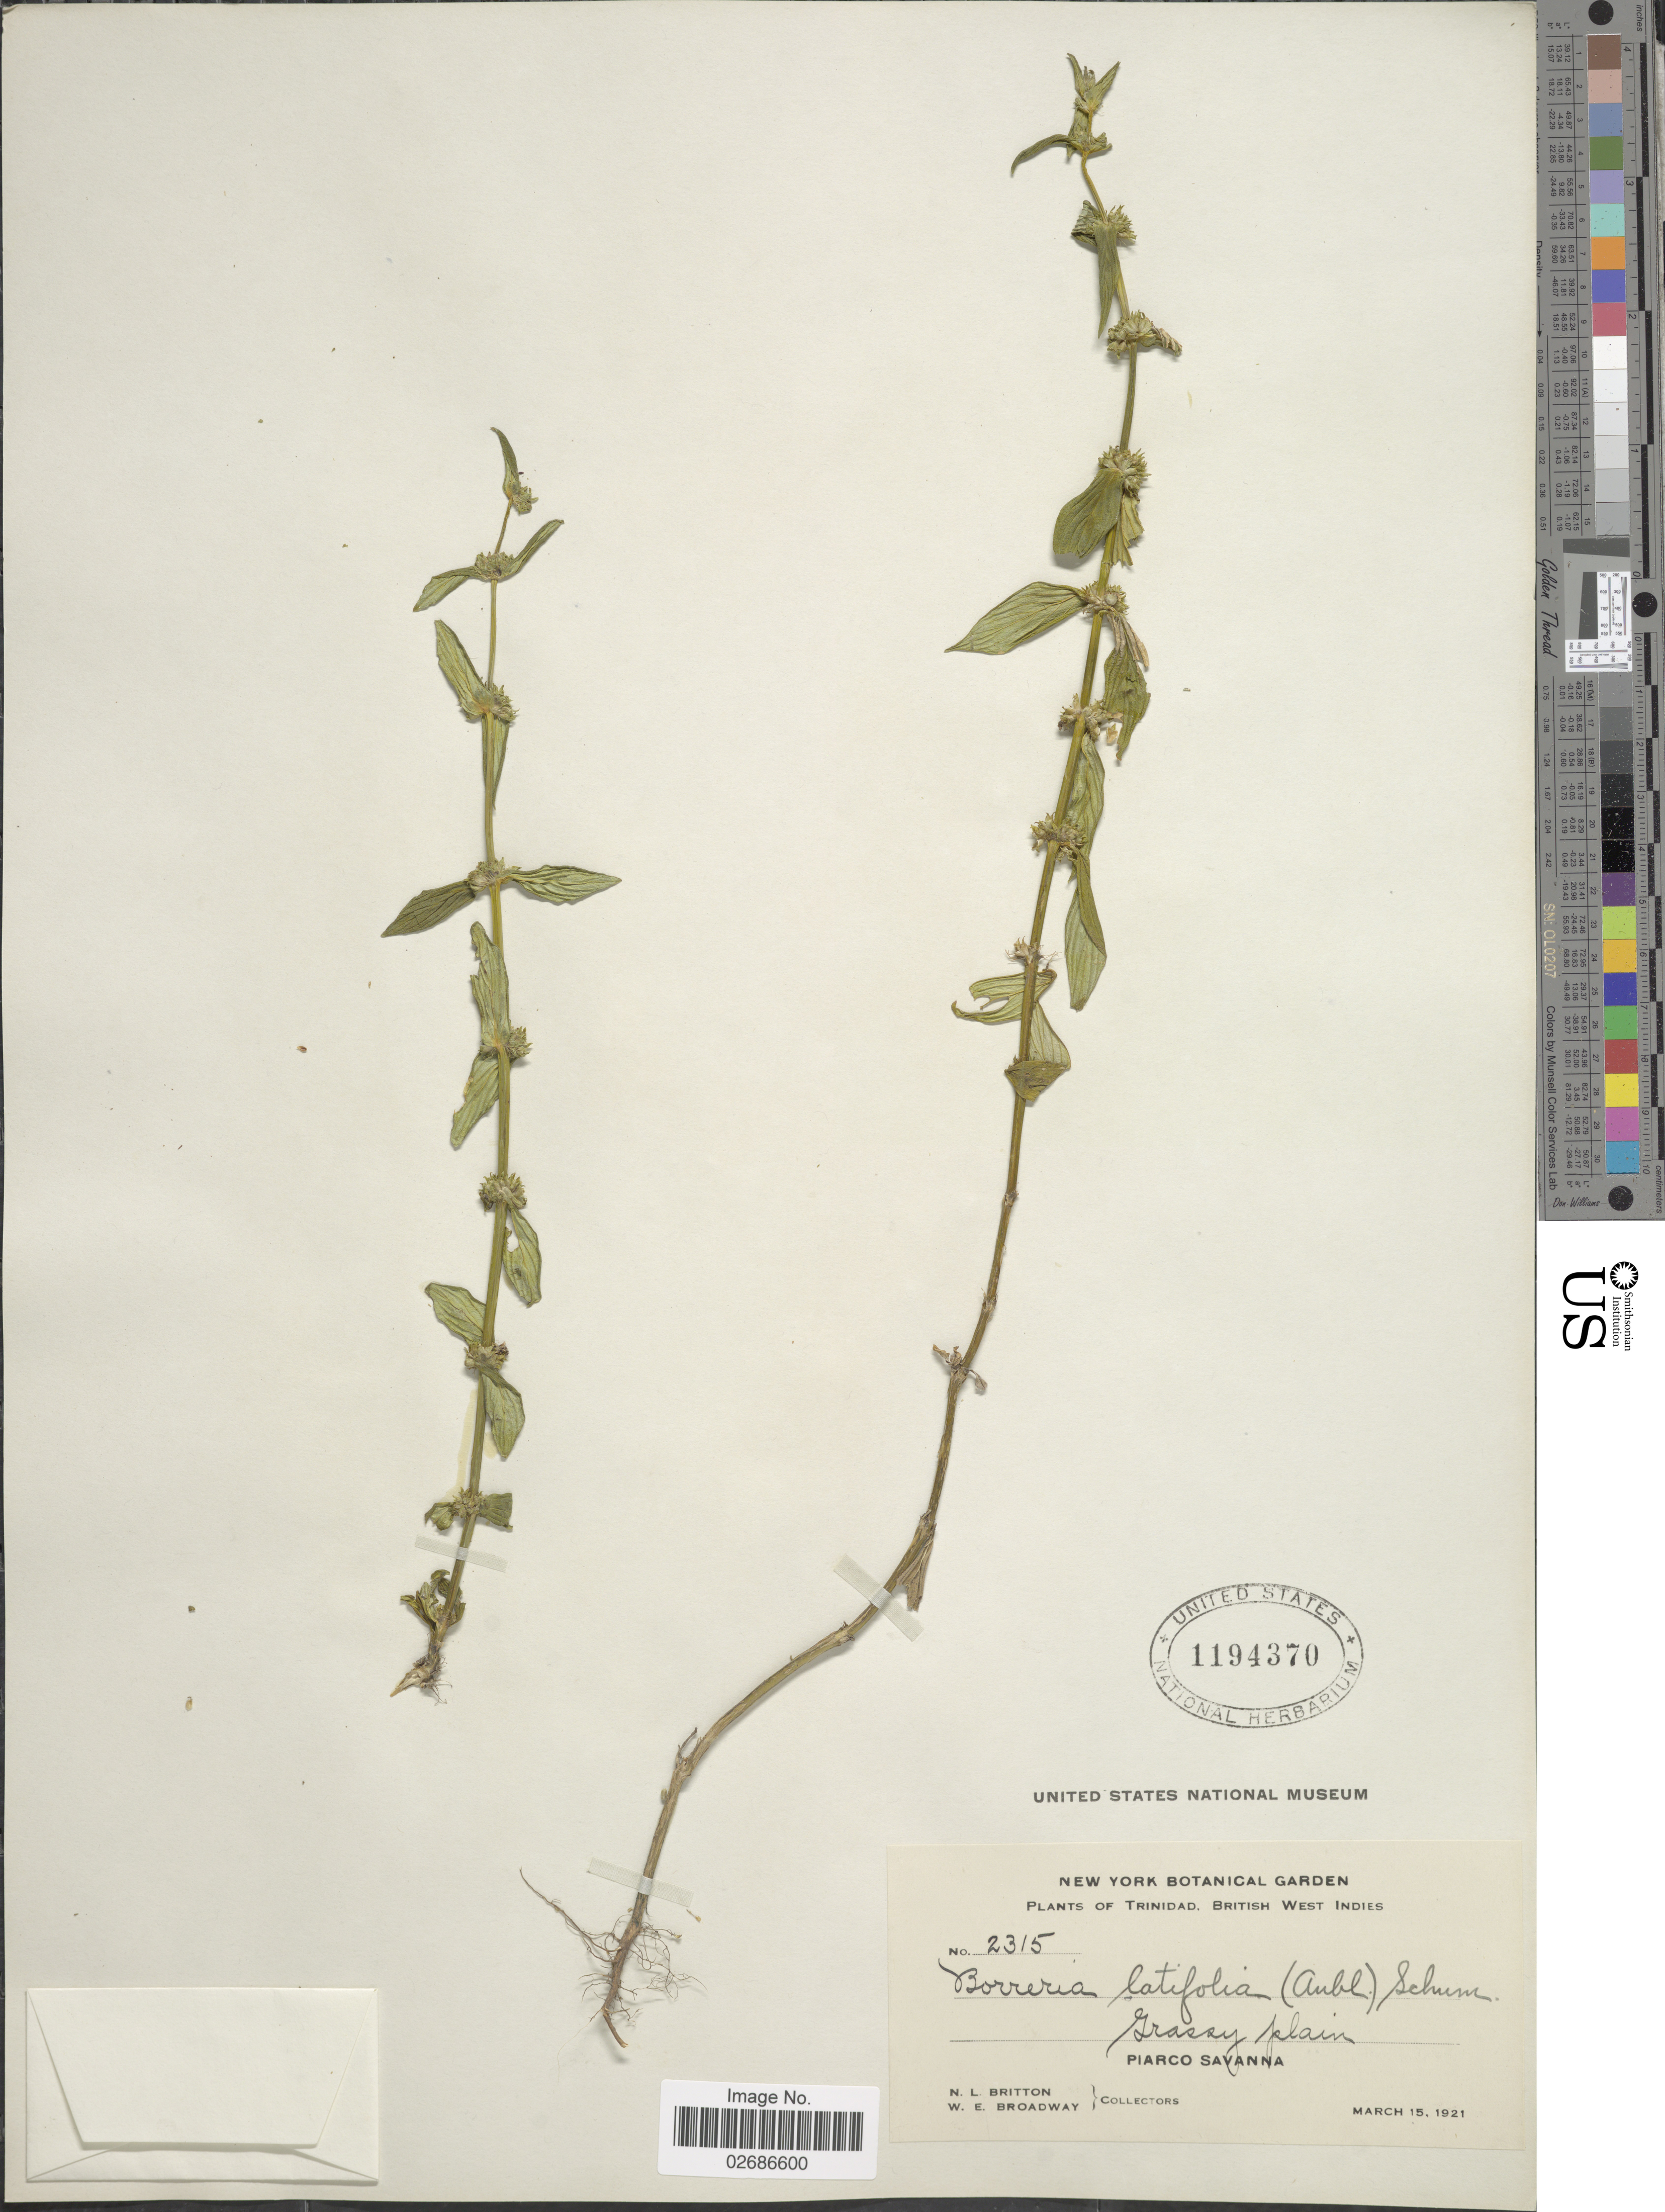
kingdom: Plantae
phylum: Tracheophyta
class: Magnoliopsida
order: Gentianales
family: Rubiaceae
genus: Borreria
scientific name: Borreria latifolia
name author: (Aubl.) K. Schum.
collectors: N. Britton & W. E. Broadway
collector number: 2315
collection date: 1921-03-15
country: Trinidad and Tobago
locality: Trinidad, British West Indies, Piarco Savanna, Grassy Plain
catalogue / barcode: US 1194370